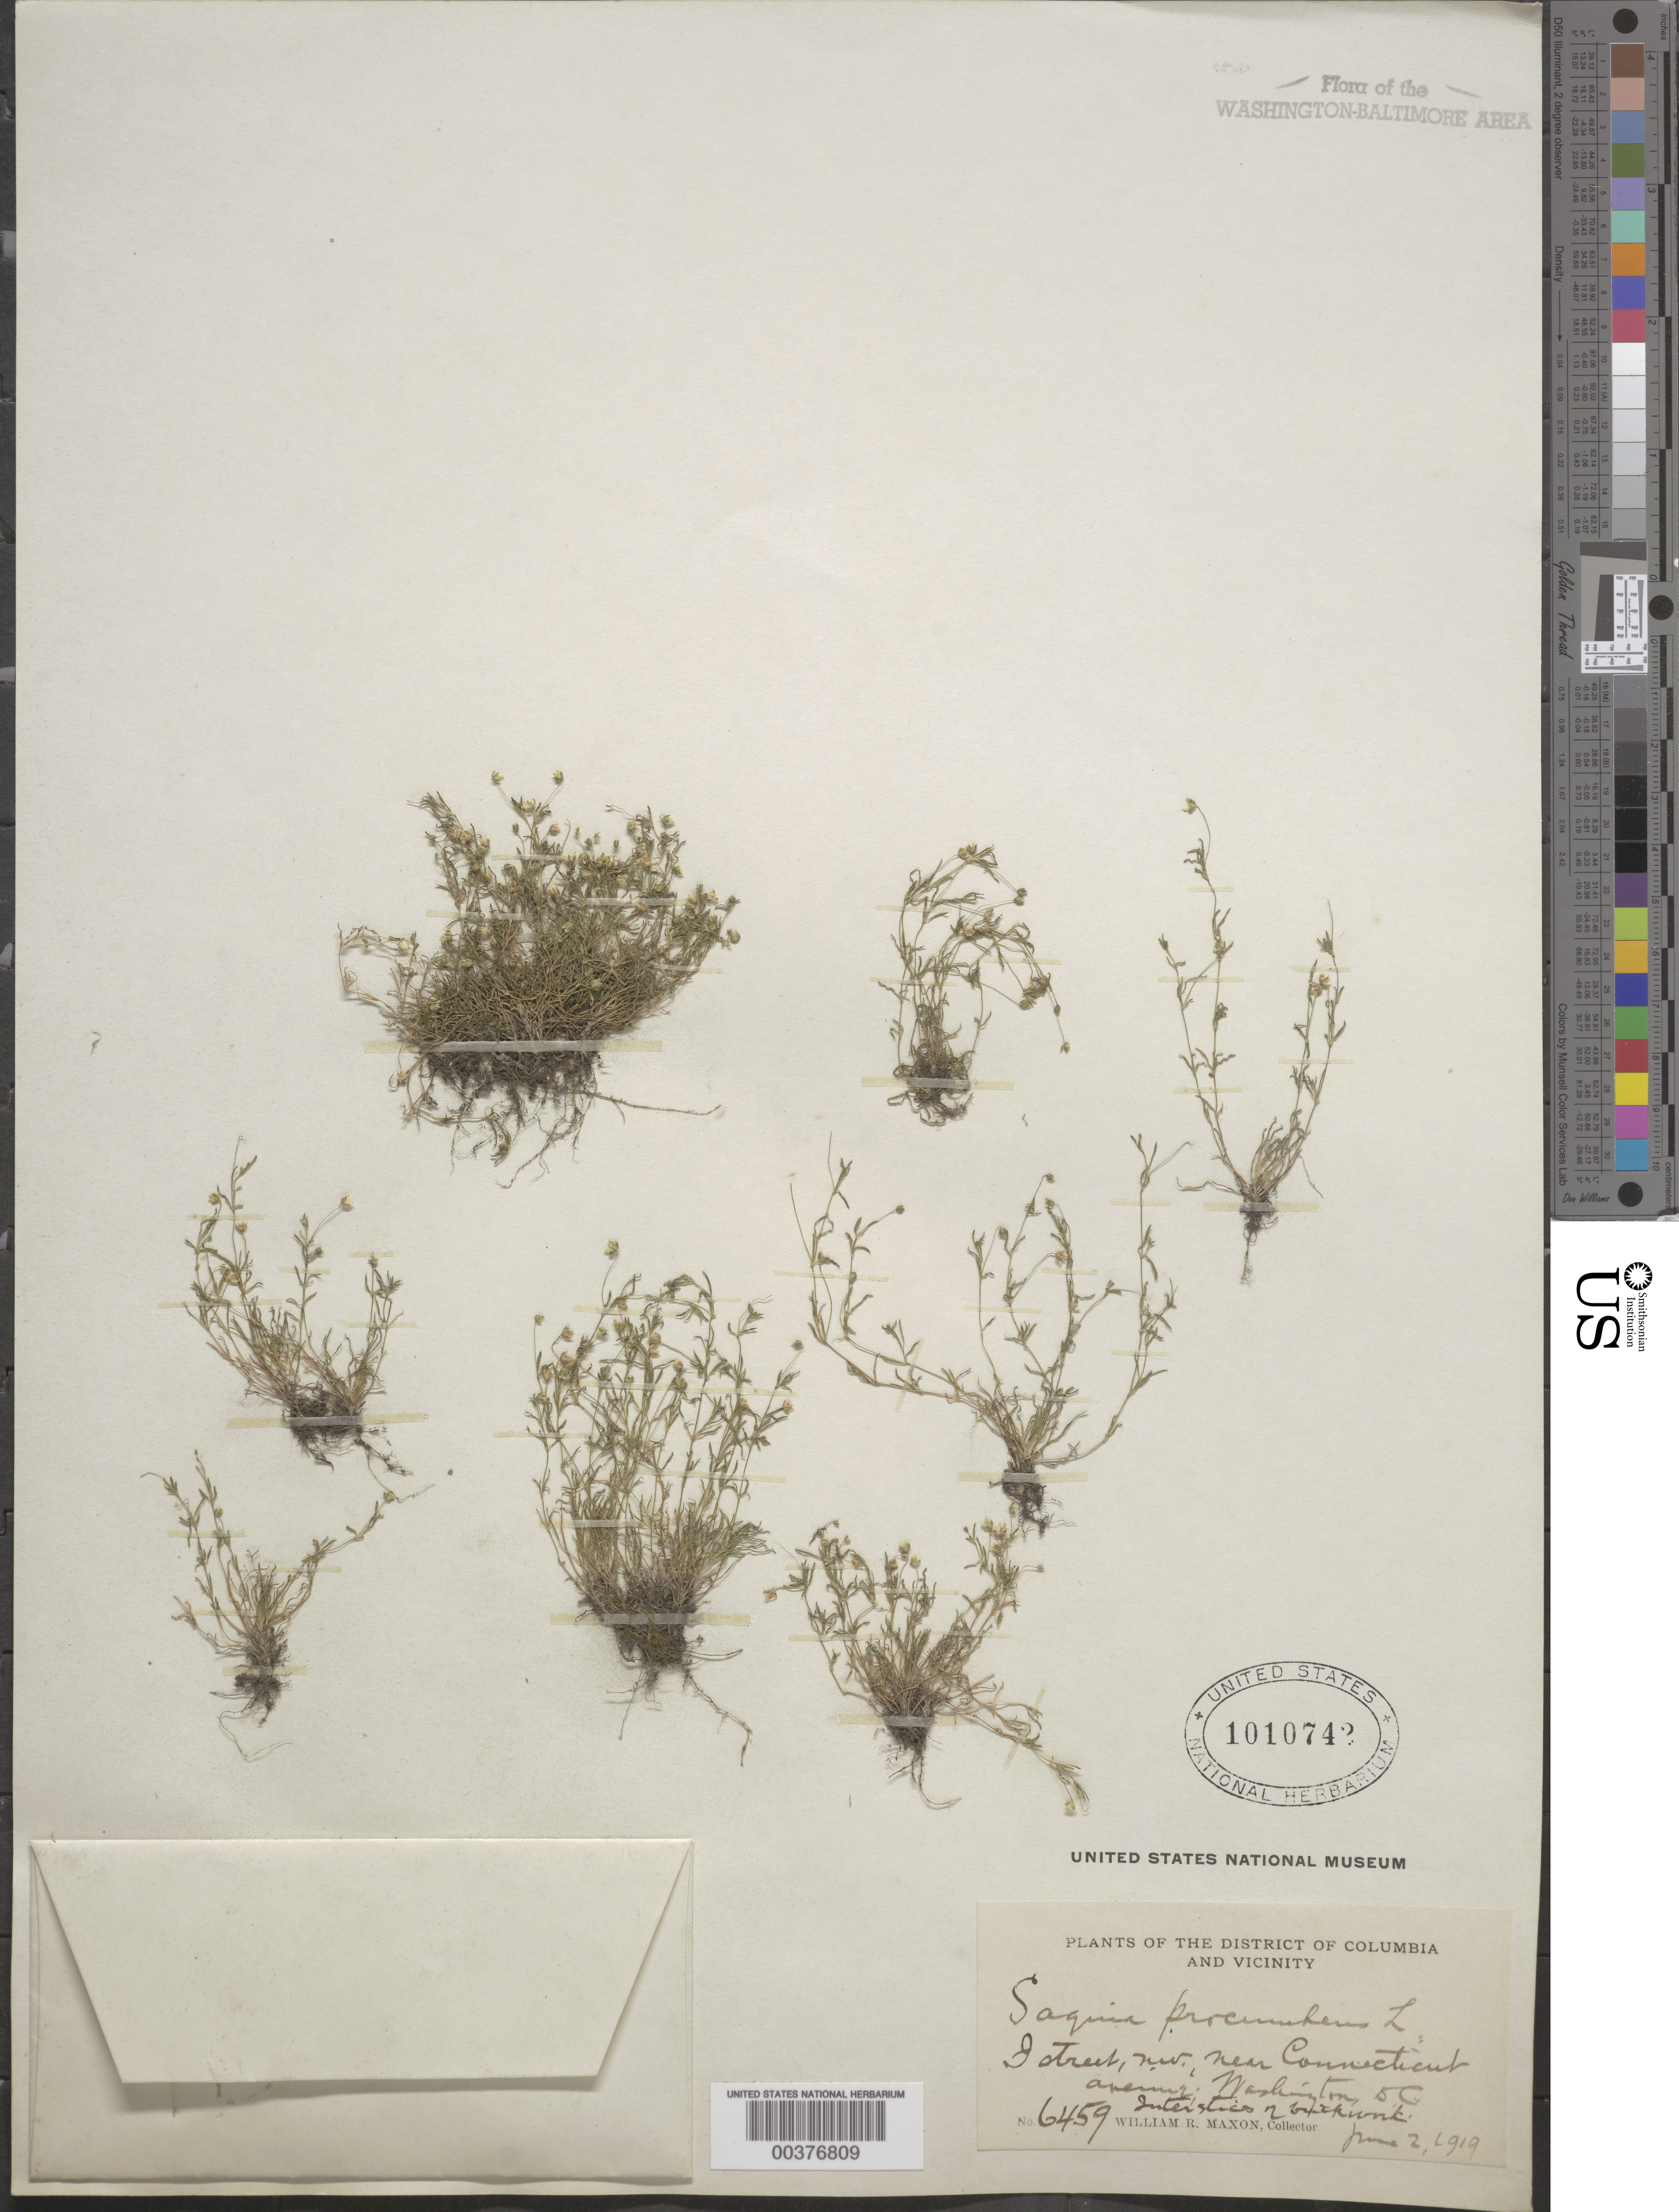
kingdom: Plantae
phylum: Tracheophyta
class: Magnoliopsida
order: Caryophyllales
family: Caryophyllaceae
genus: Sagina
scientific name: Sagina procumbens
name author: L.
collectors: W. R. Maxon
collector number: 6459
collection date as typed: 02 Jun 1919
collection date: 1919-06-02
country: United States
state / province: District of Columbia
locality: I St. near Ct. Ave.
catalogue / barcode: US 1010742